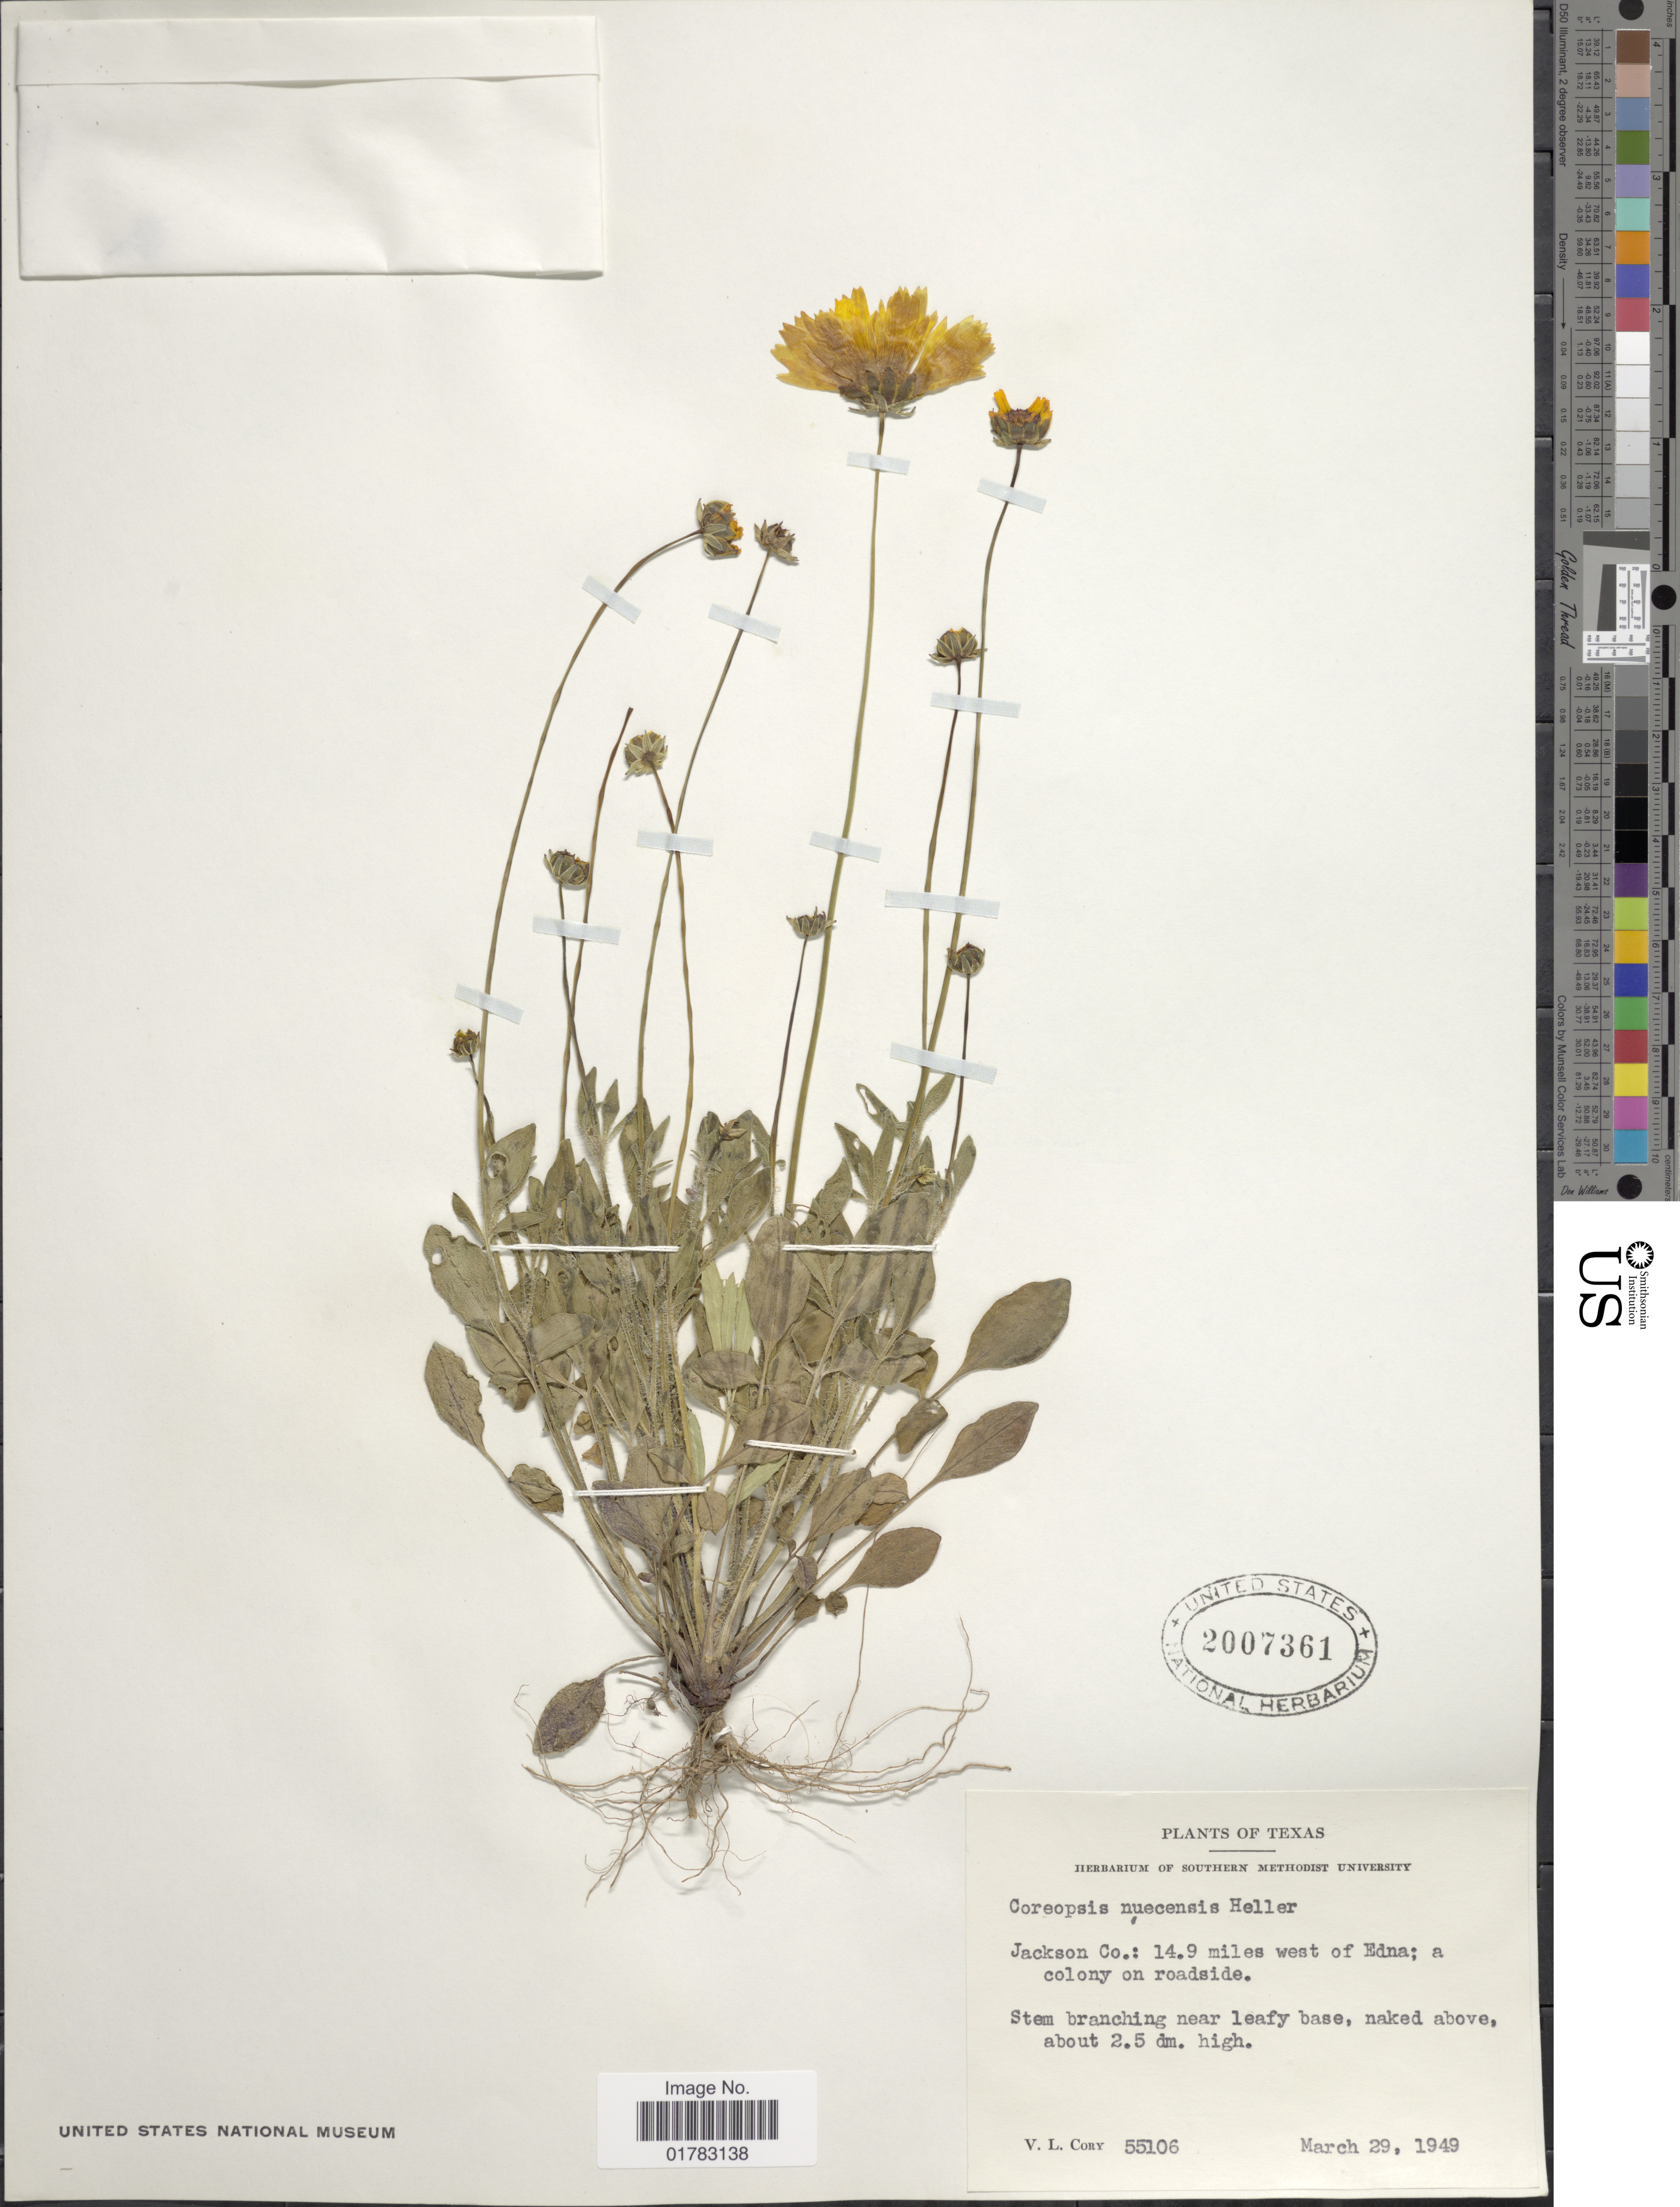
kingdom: Plantae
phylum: Tracheophyta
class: Magnoliopsida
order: Asterales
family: Asteraceae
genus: Coreopsis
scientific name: Coreopsis nuecensis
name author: A. Heller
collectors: V. Cory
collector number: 55106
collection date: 1949-03-29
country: United States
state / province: Texas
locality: Jackson Co.: 14.9 miles west of Edna; a colony on roadside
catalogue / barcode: US 2007361